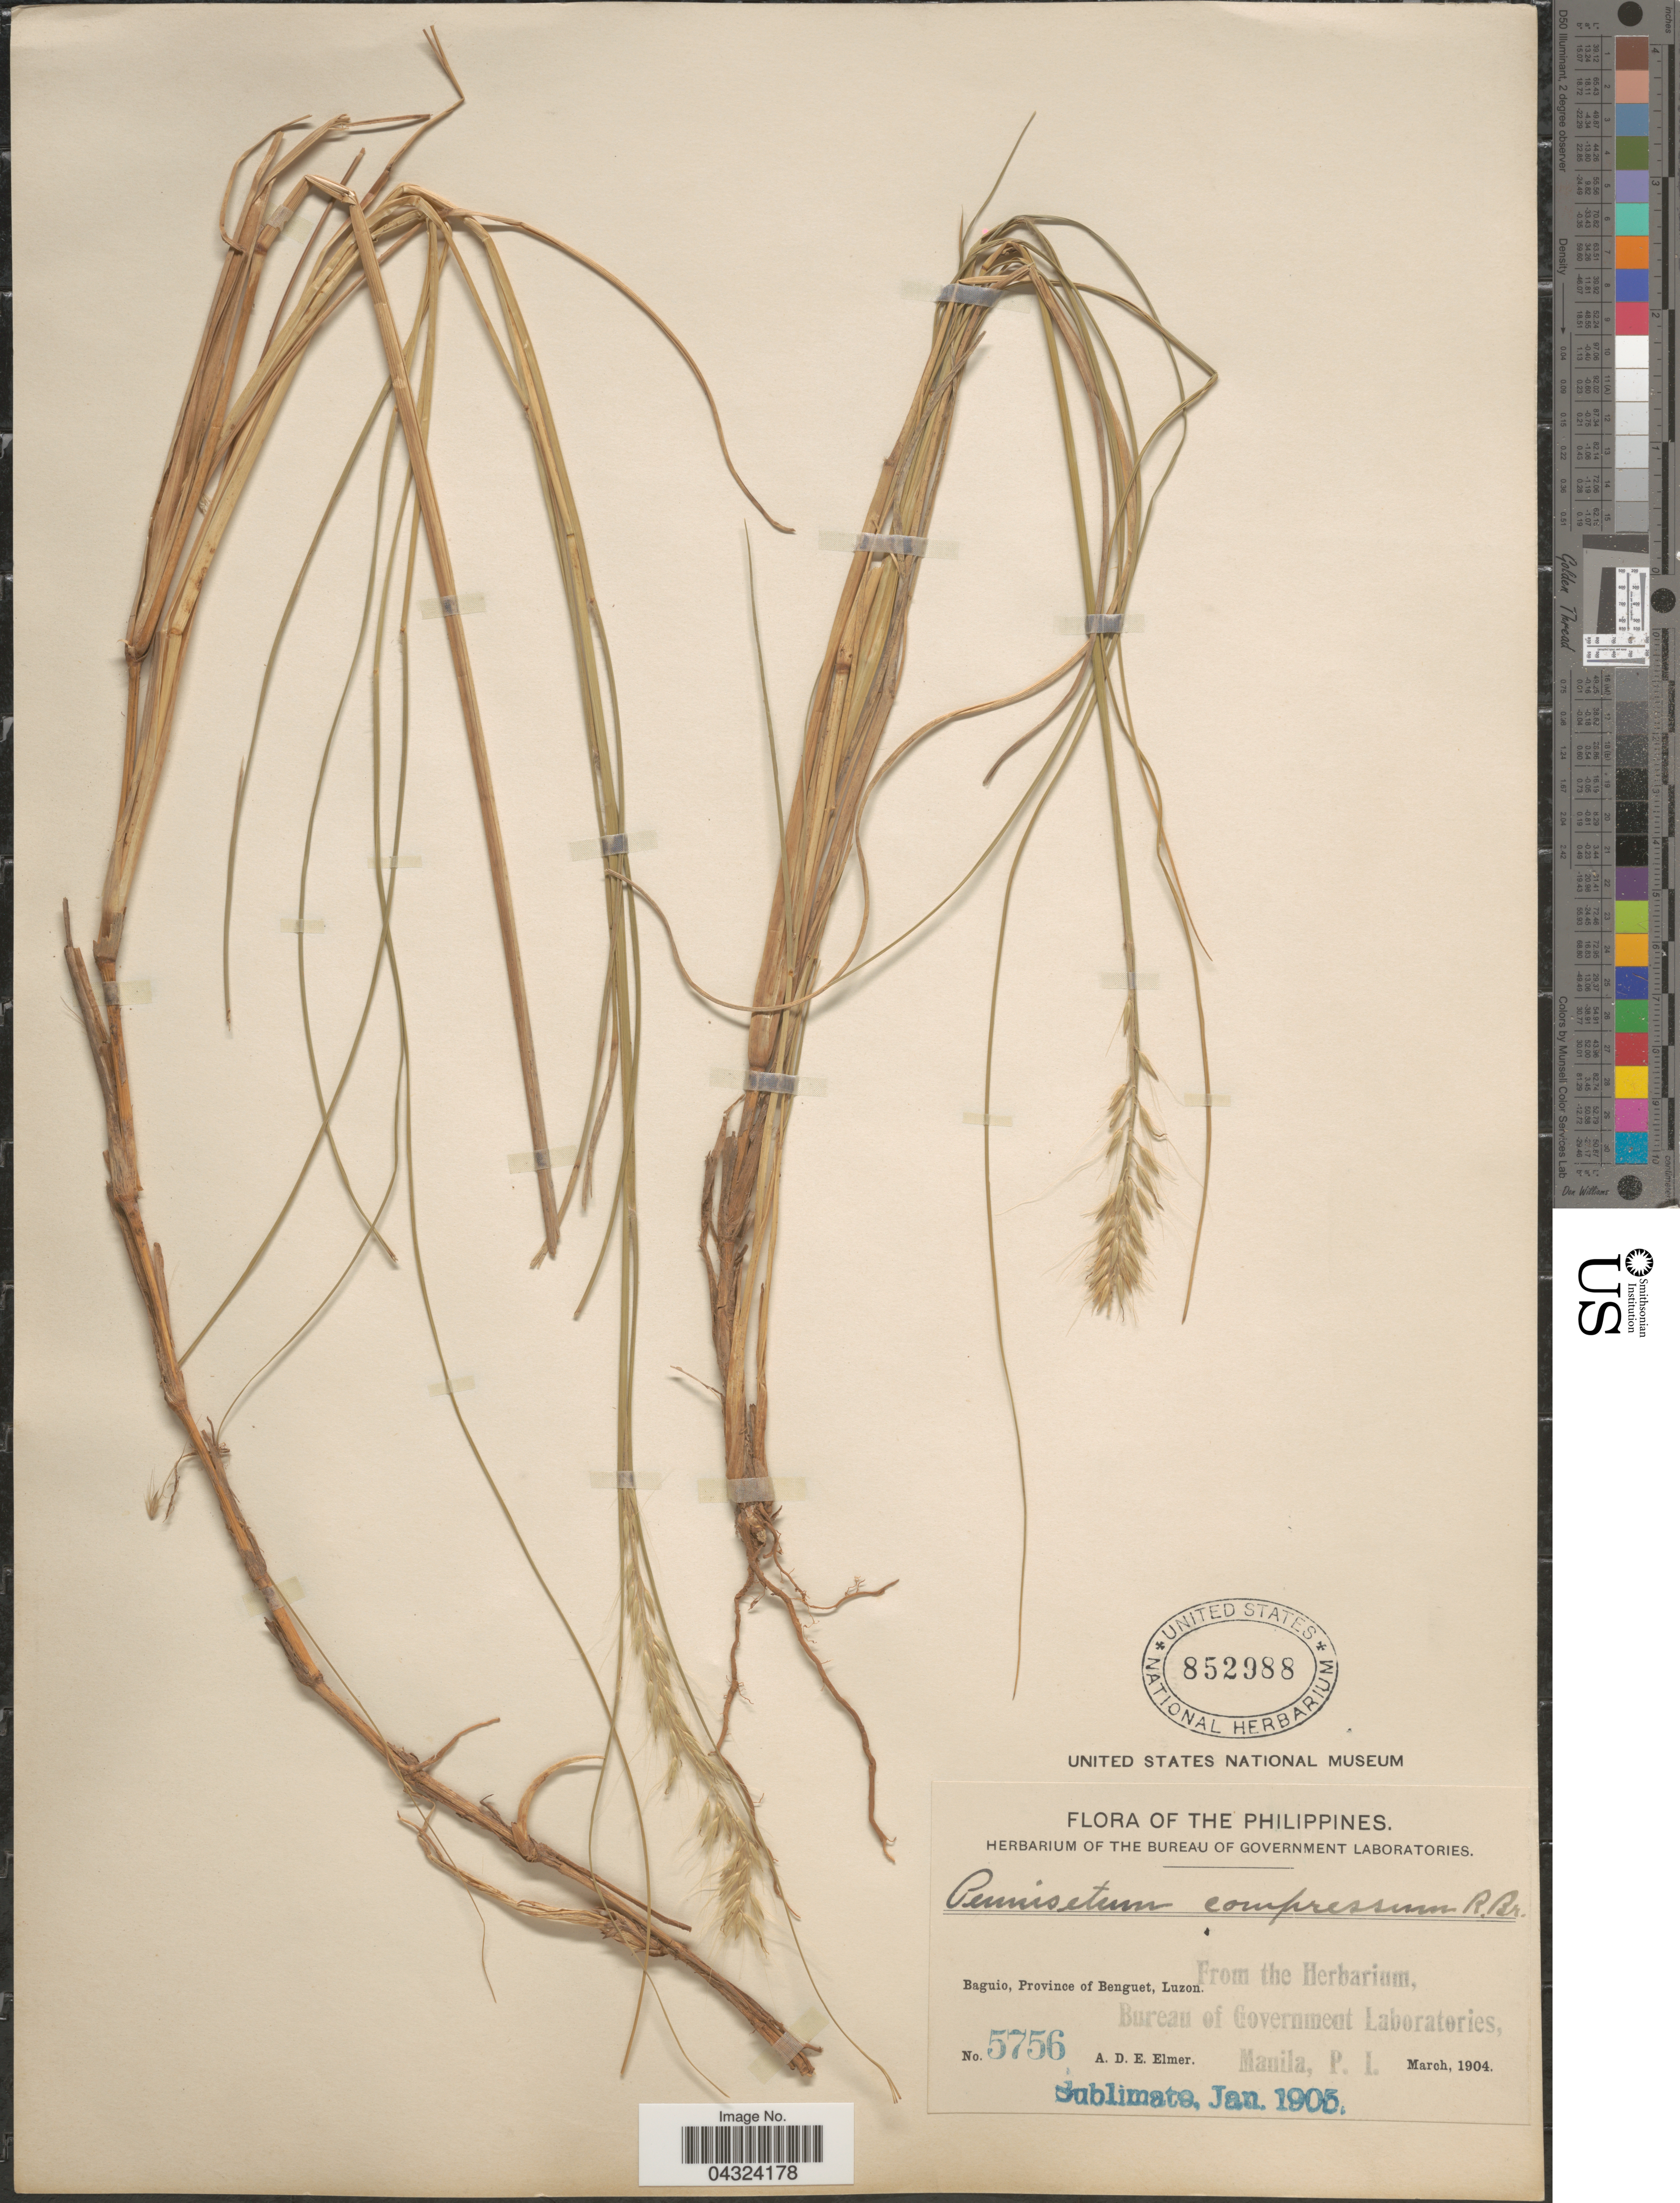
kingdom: Plantae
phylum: Tracheophyta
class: Liliopsida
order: Poales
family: Poaceae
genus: Cenchrus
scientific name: Cenchrus purpurascens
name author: Thunb.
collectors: A. D. E. Elmer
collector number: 5756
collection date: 1904-03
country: Philippines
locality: Baguio, Province of Benguet, Luzon.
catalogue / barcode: US 852988